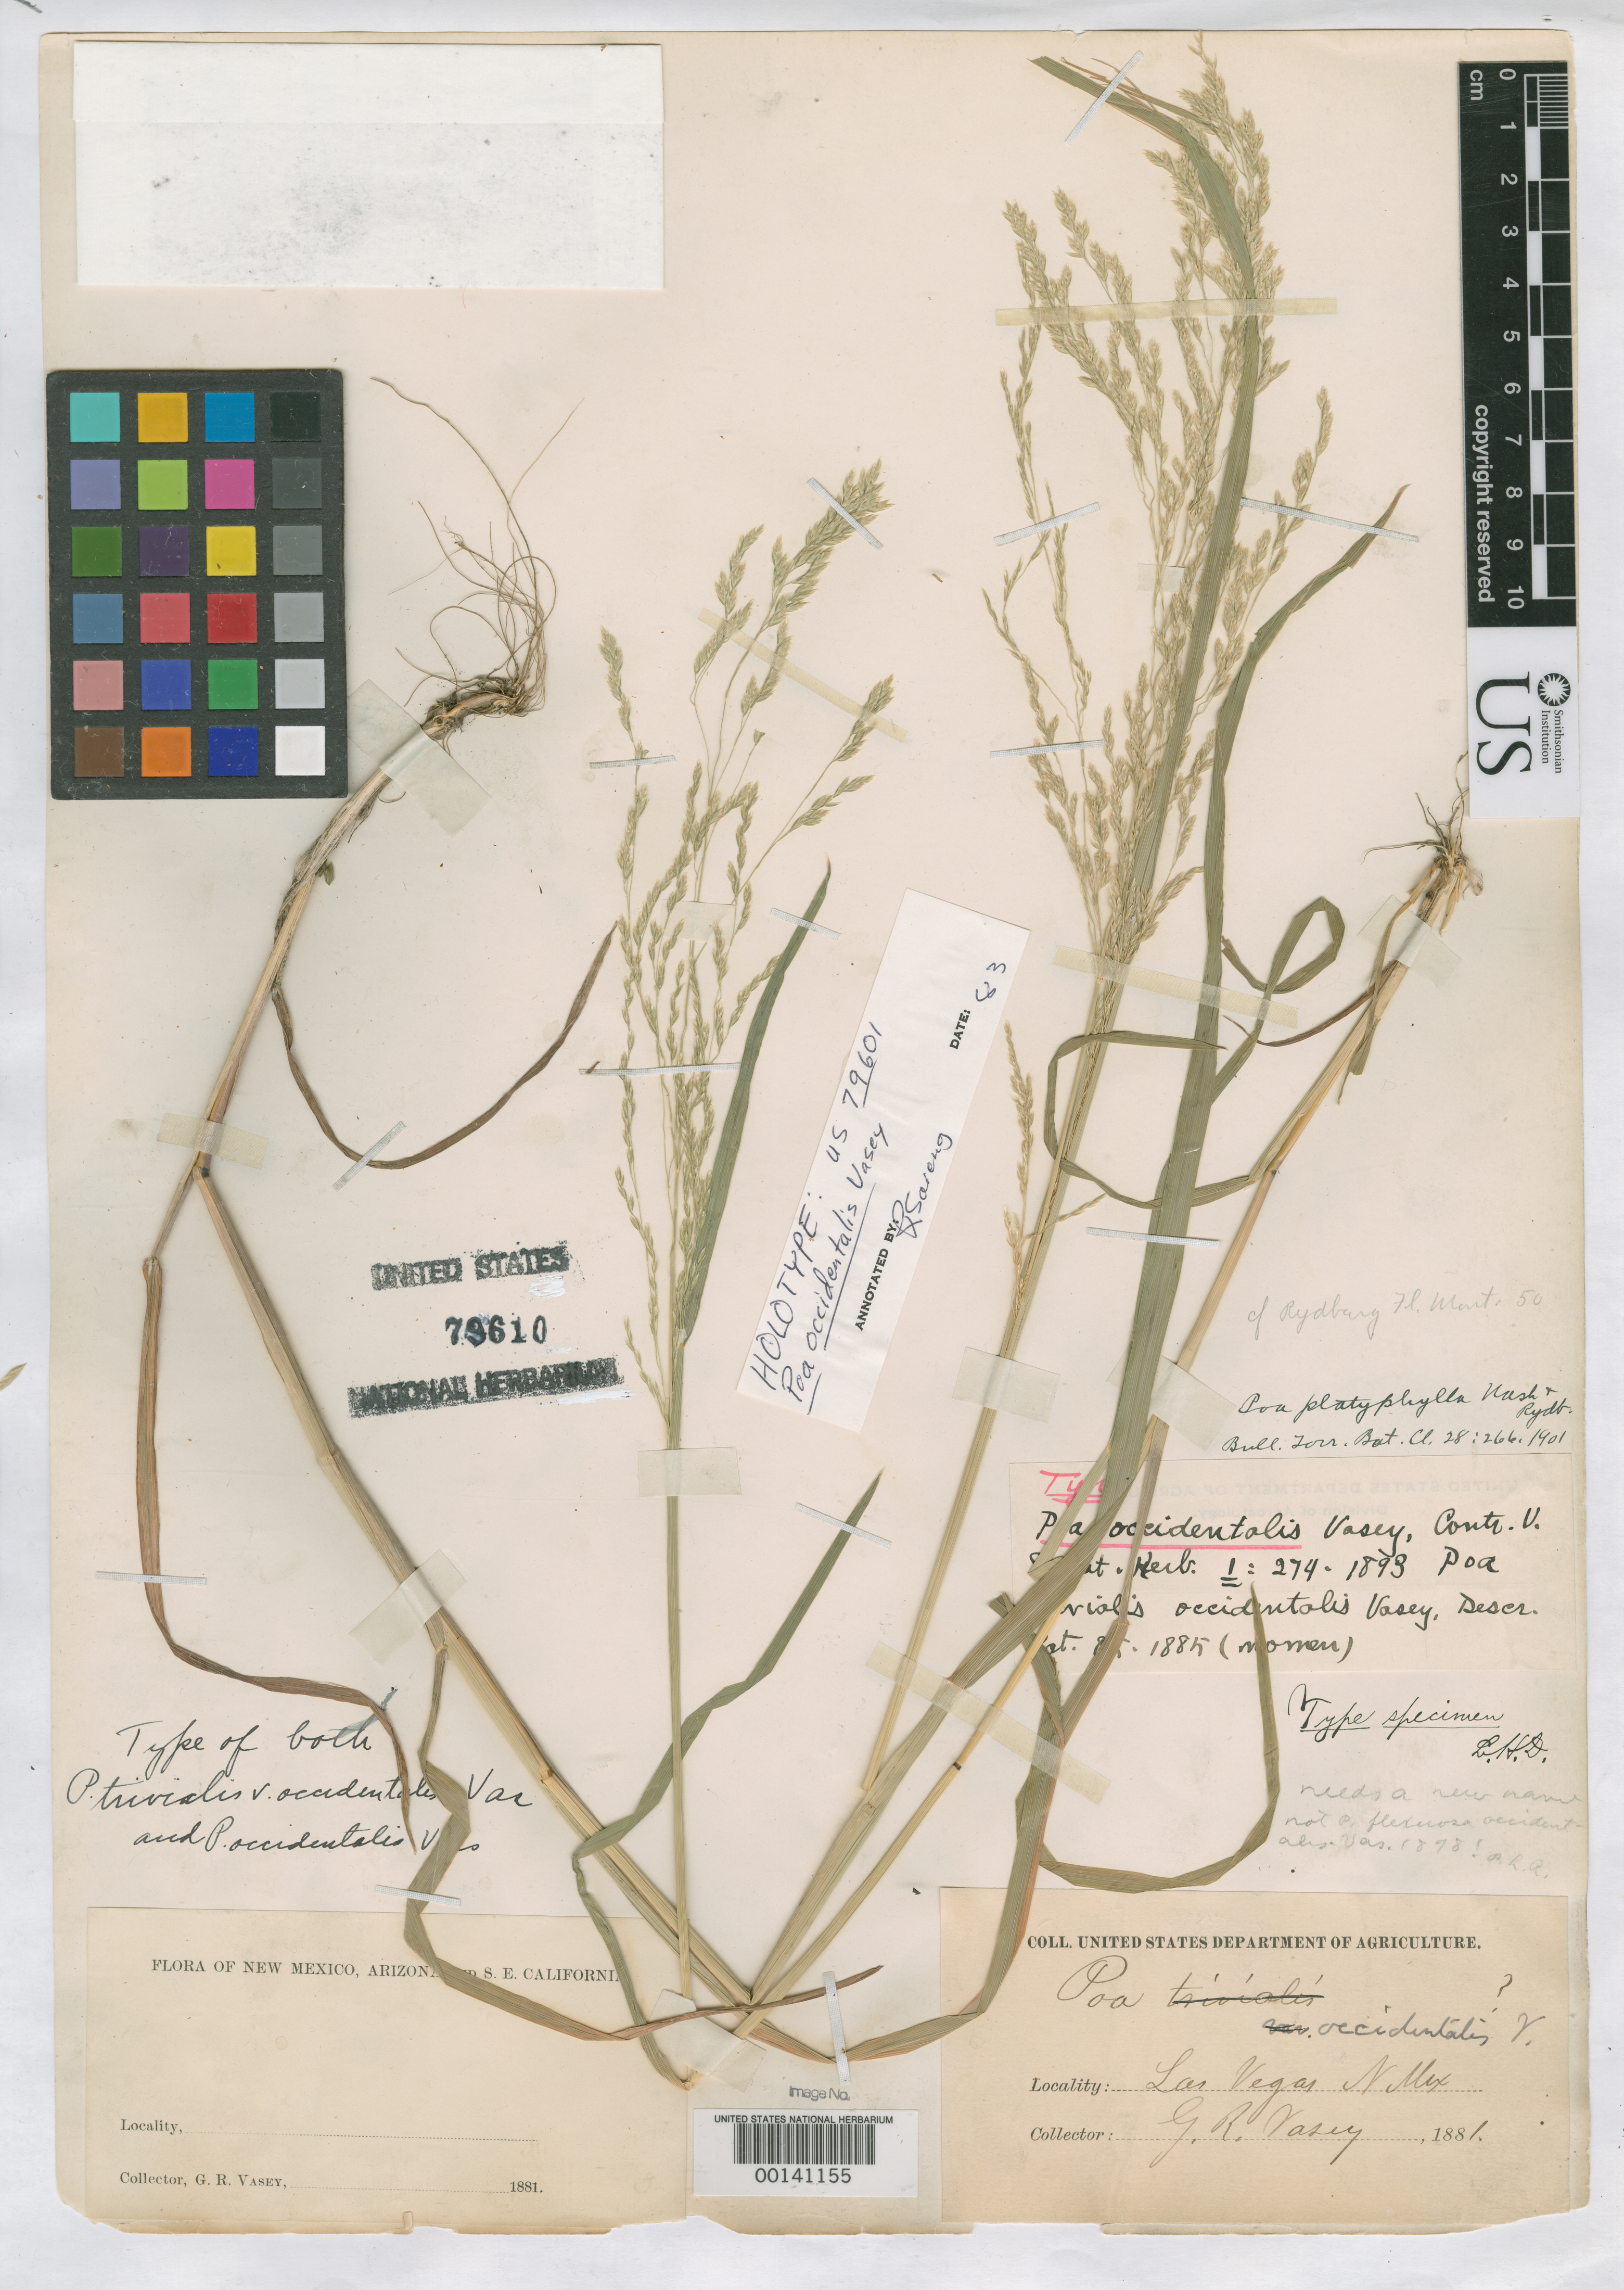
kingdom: Plantae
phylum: Tracheophyta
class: Liliopsida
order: Poales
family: Poaceae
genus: Poa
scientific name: Poa trivialis var. occidentalis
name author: Vasey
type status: Lectotype; Syntype; Type Collection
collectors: G. R. Vasey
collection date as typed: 1881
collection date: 1881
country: United States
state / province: New Mexico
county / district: San Miguel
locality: Las Vegas.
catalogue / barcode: US 79610